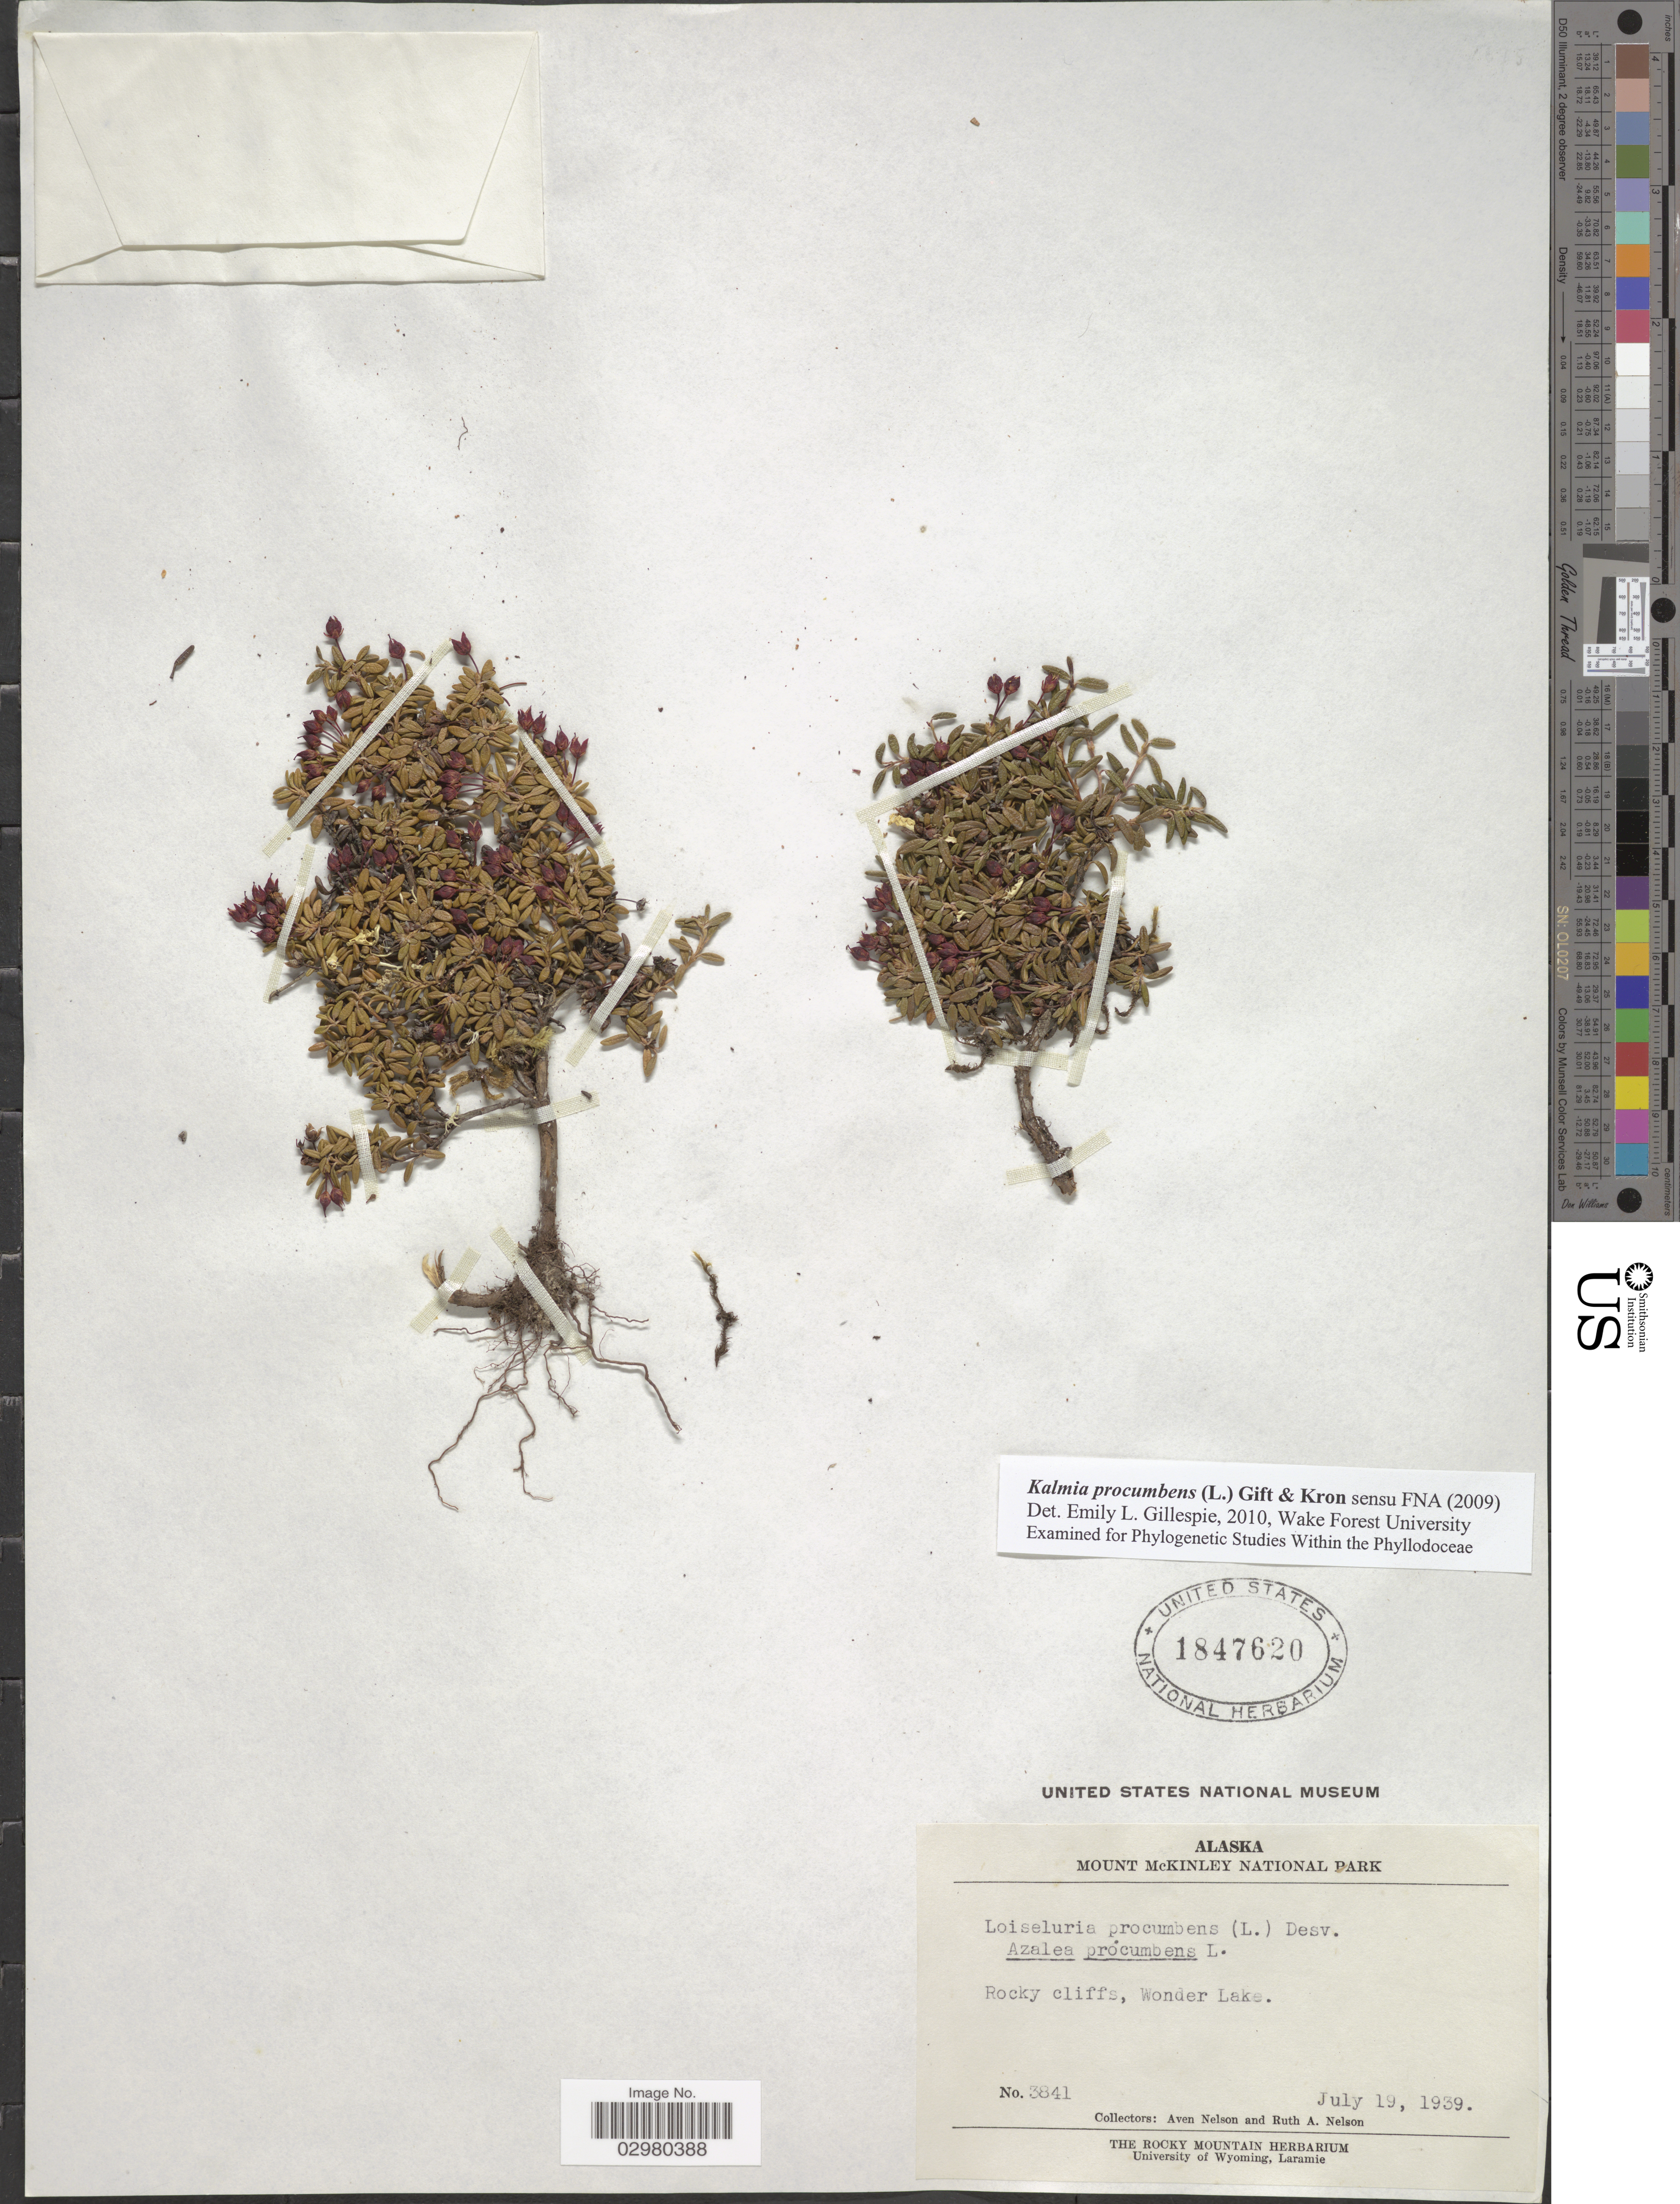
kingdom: Plantae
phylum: Tracheophyta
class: Magnoliopsida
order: Ericales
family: Ericaceae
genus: Loiseleuria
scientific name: Loiseleuria procumbens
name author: (L.) Desv.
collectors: A. Nelson & R. A. Nelson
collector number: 3841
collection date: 1939-07-19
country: United States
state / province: Alaska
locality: Mount McKinley National Park. Rocky cliffs, Wonder Lake.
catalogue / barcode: US 1847620